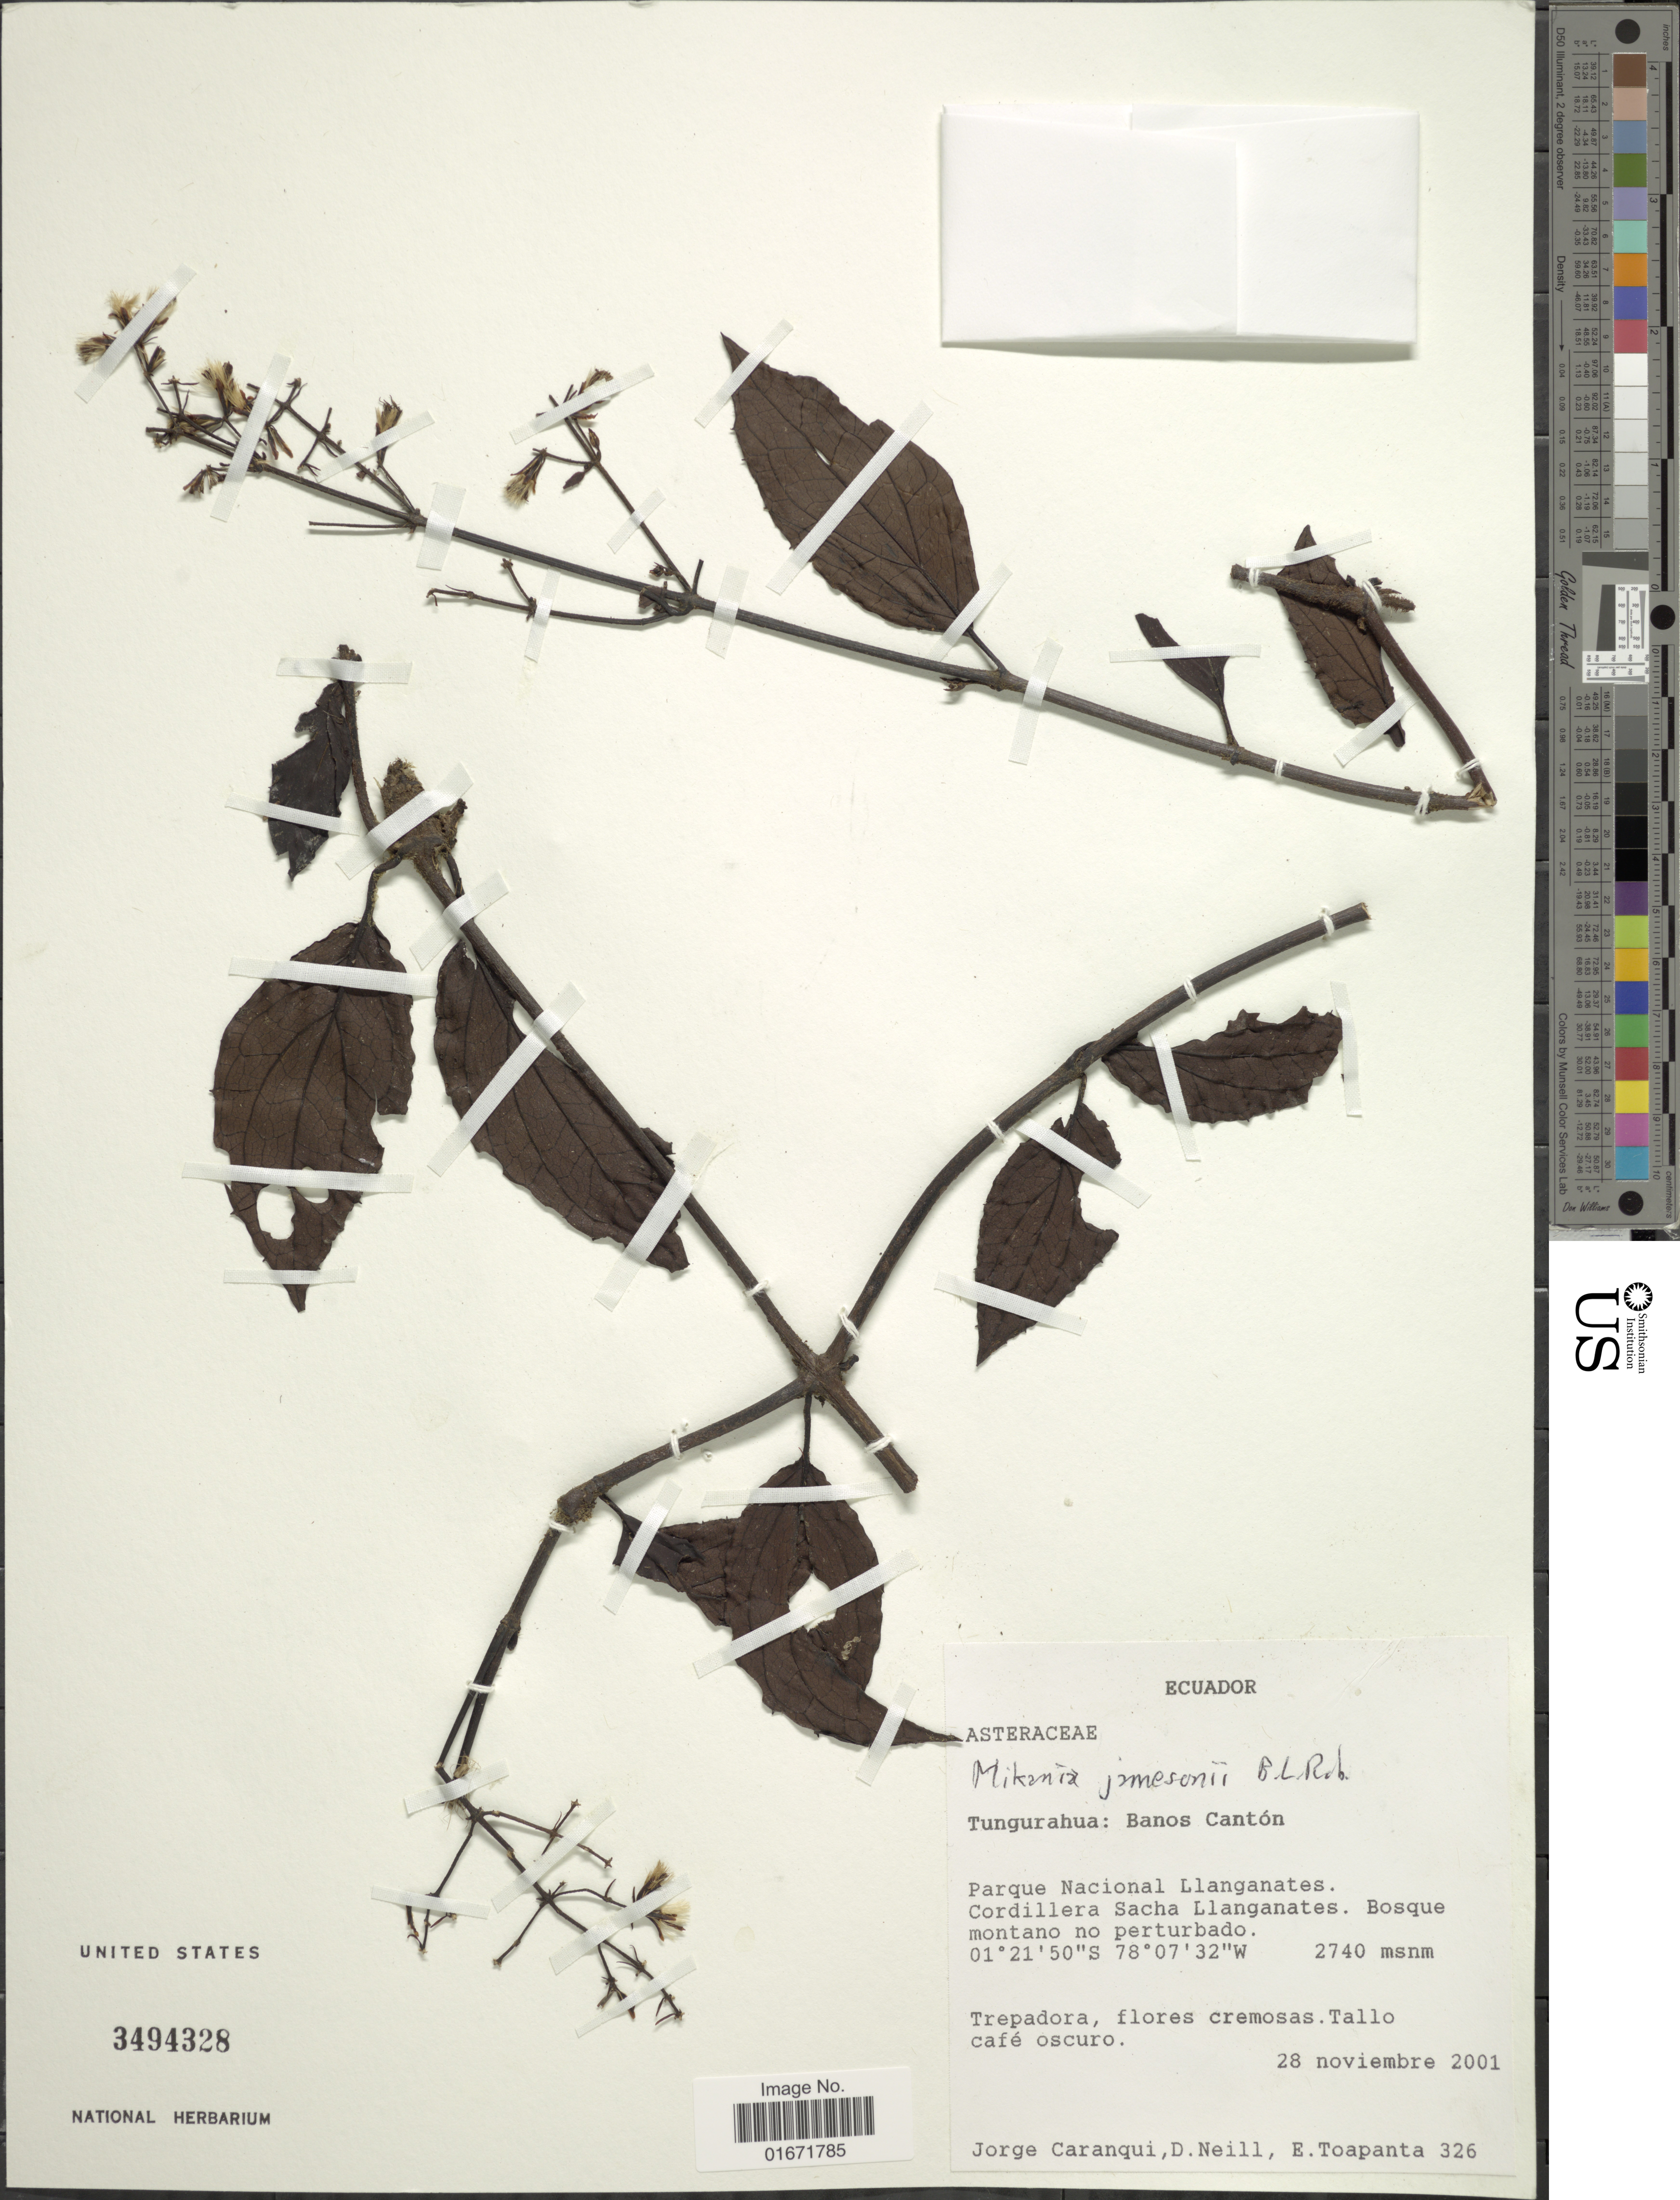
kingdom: Plantae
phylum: Tracheophyta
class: Magnoliopsida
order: Asterales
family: Asteraceae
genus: Mikania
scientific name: Mikania jamesonii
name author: B.L. Rob.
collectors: J. Caranqui, D. Neill & E. Toapanta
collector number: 326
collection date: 2001-11-28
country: Ecuador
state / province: Tungurahua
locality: Tungurahua: Banos Cantón. Parque Nacional Llanganates. Cordillera Sacha Llanganates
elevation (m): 2740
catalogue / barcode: US 3494328